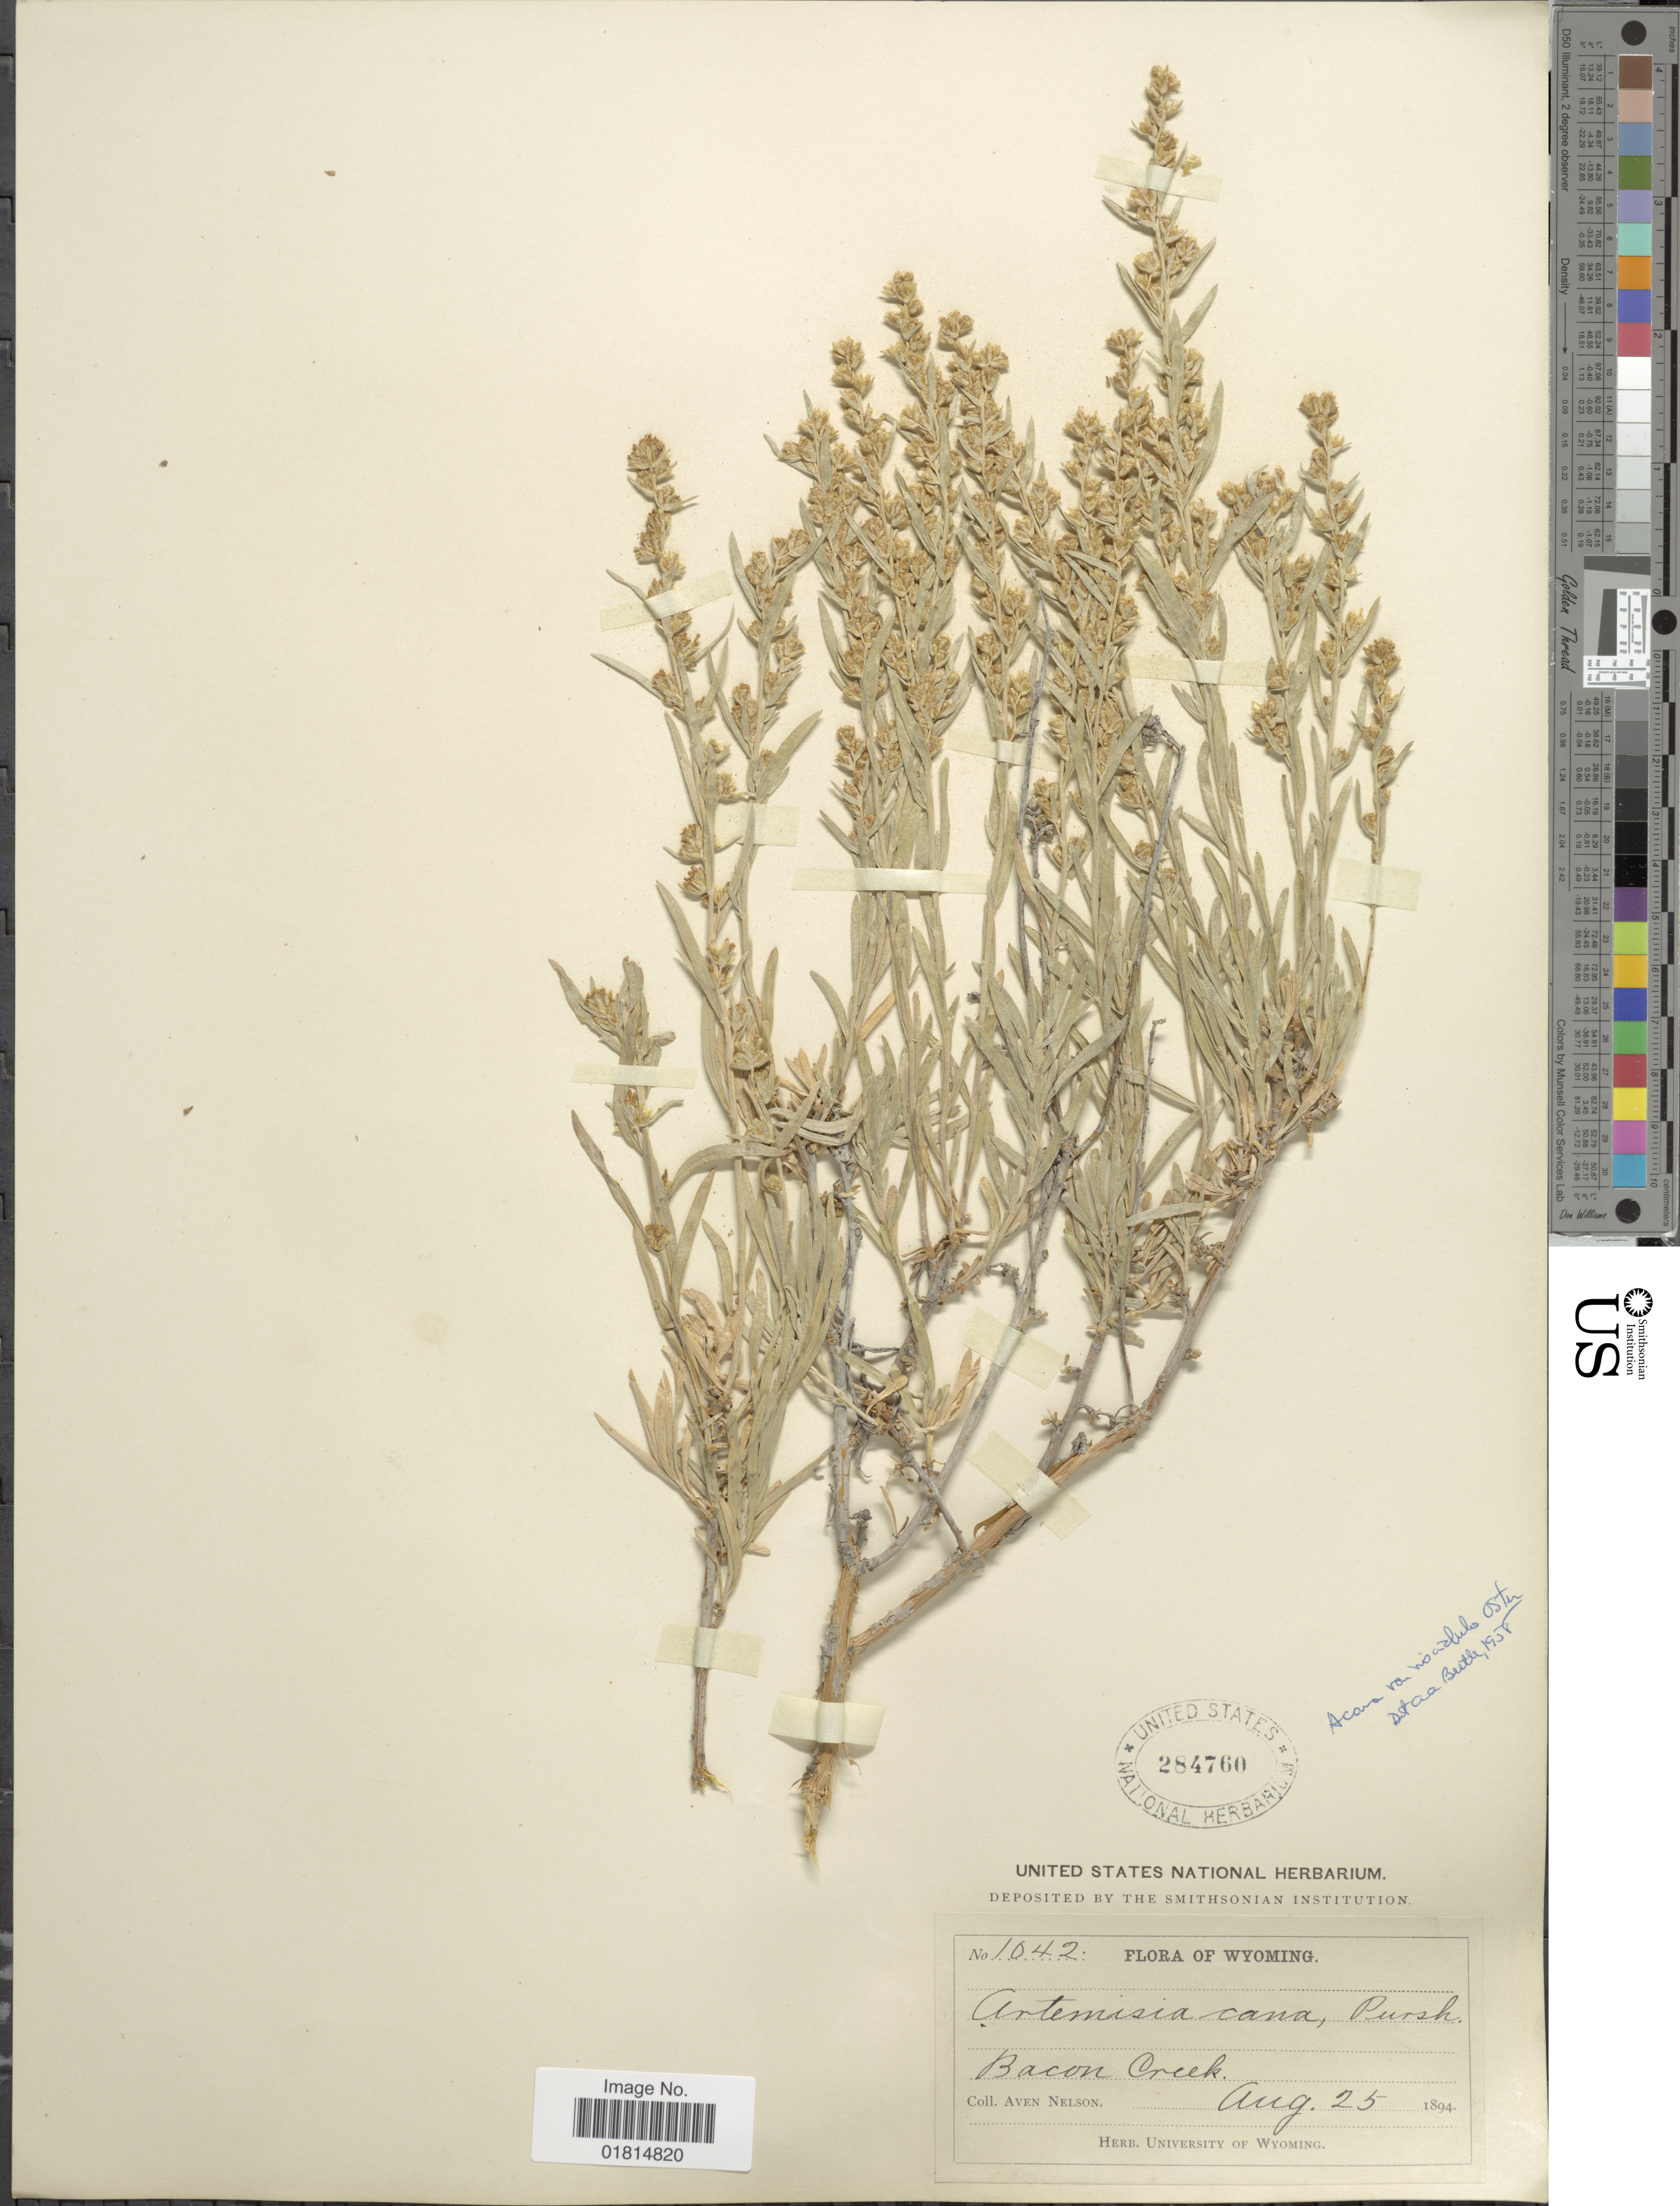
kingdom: Plantae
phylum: Tracheophyta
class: Magnoliopsida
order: Asterales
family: Asteraceae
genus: Artemisia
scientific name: Artemisia cana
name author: Pursh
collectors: A. Nelson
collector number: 1042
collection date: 1894-08-25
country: United States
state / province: Wyoming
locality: Bacon Creek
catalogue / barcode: US 284760